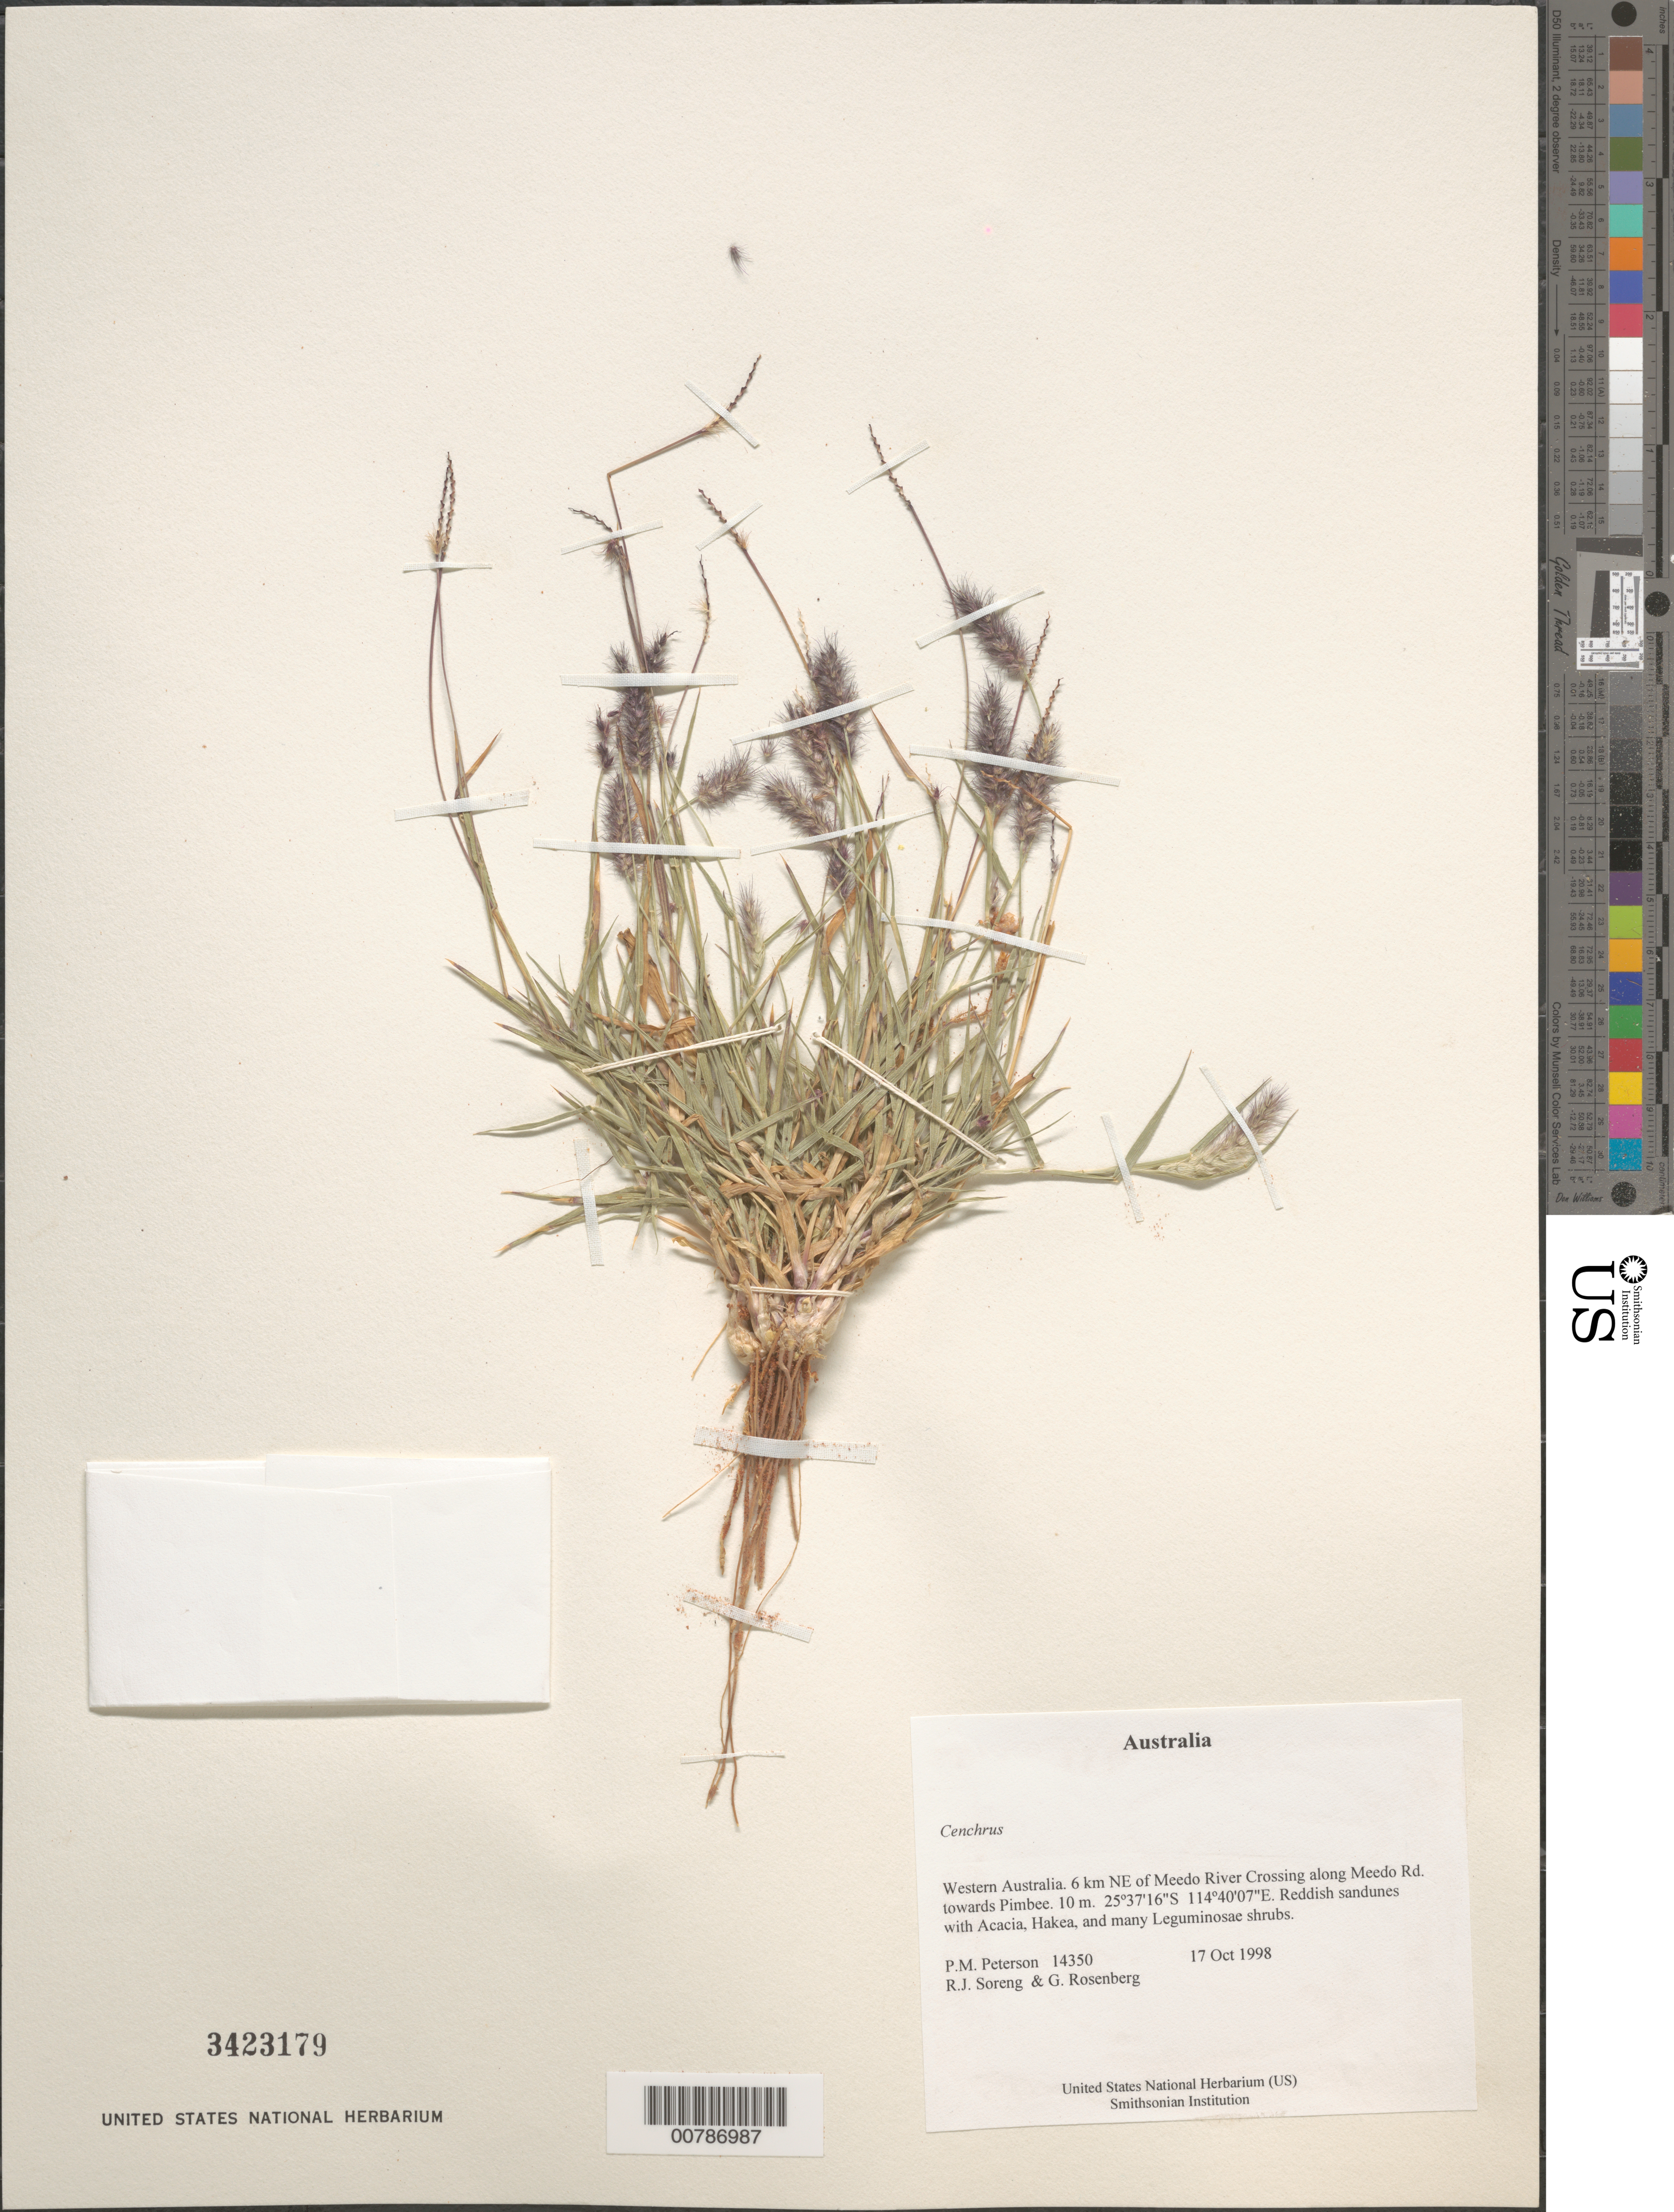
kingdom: Plantae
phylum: Tracheophyta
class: Liliopsida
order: Poales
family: Poaceae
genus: Cenchrus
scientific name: Cenchrus sp.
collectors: P. M. Peterson, R. J. Soreng & G. Rosenberg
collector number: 14350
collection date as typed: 17 Oct 1998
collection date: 1998-10-17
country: Australia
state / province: Western Australia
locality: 6 km NE of Meedo River Crossing along Meedo Rd. towards Pimbee.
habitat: Reddish sandunes with Acacia, Hakea, and many Leguminosae shrubs.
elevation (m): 10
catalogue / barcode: US 3423179